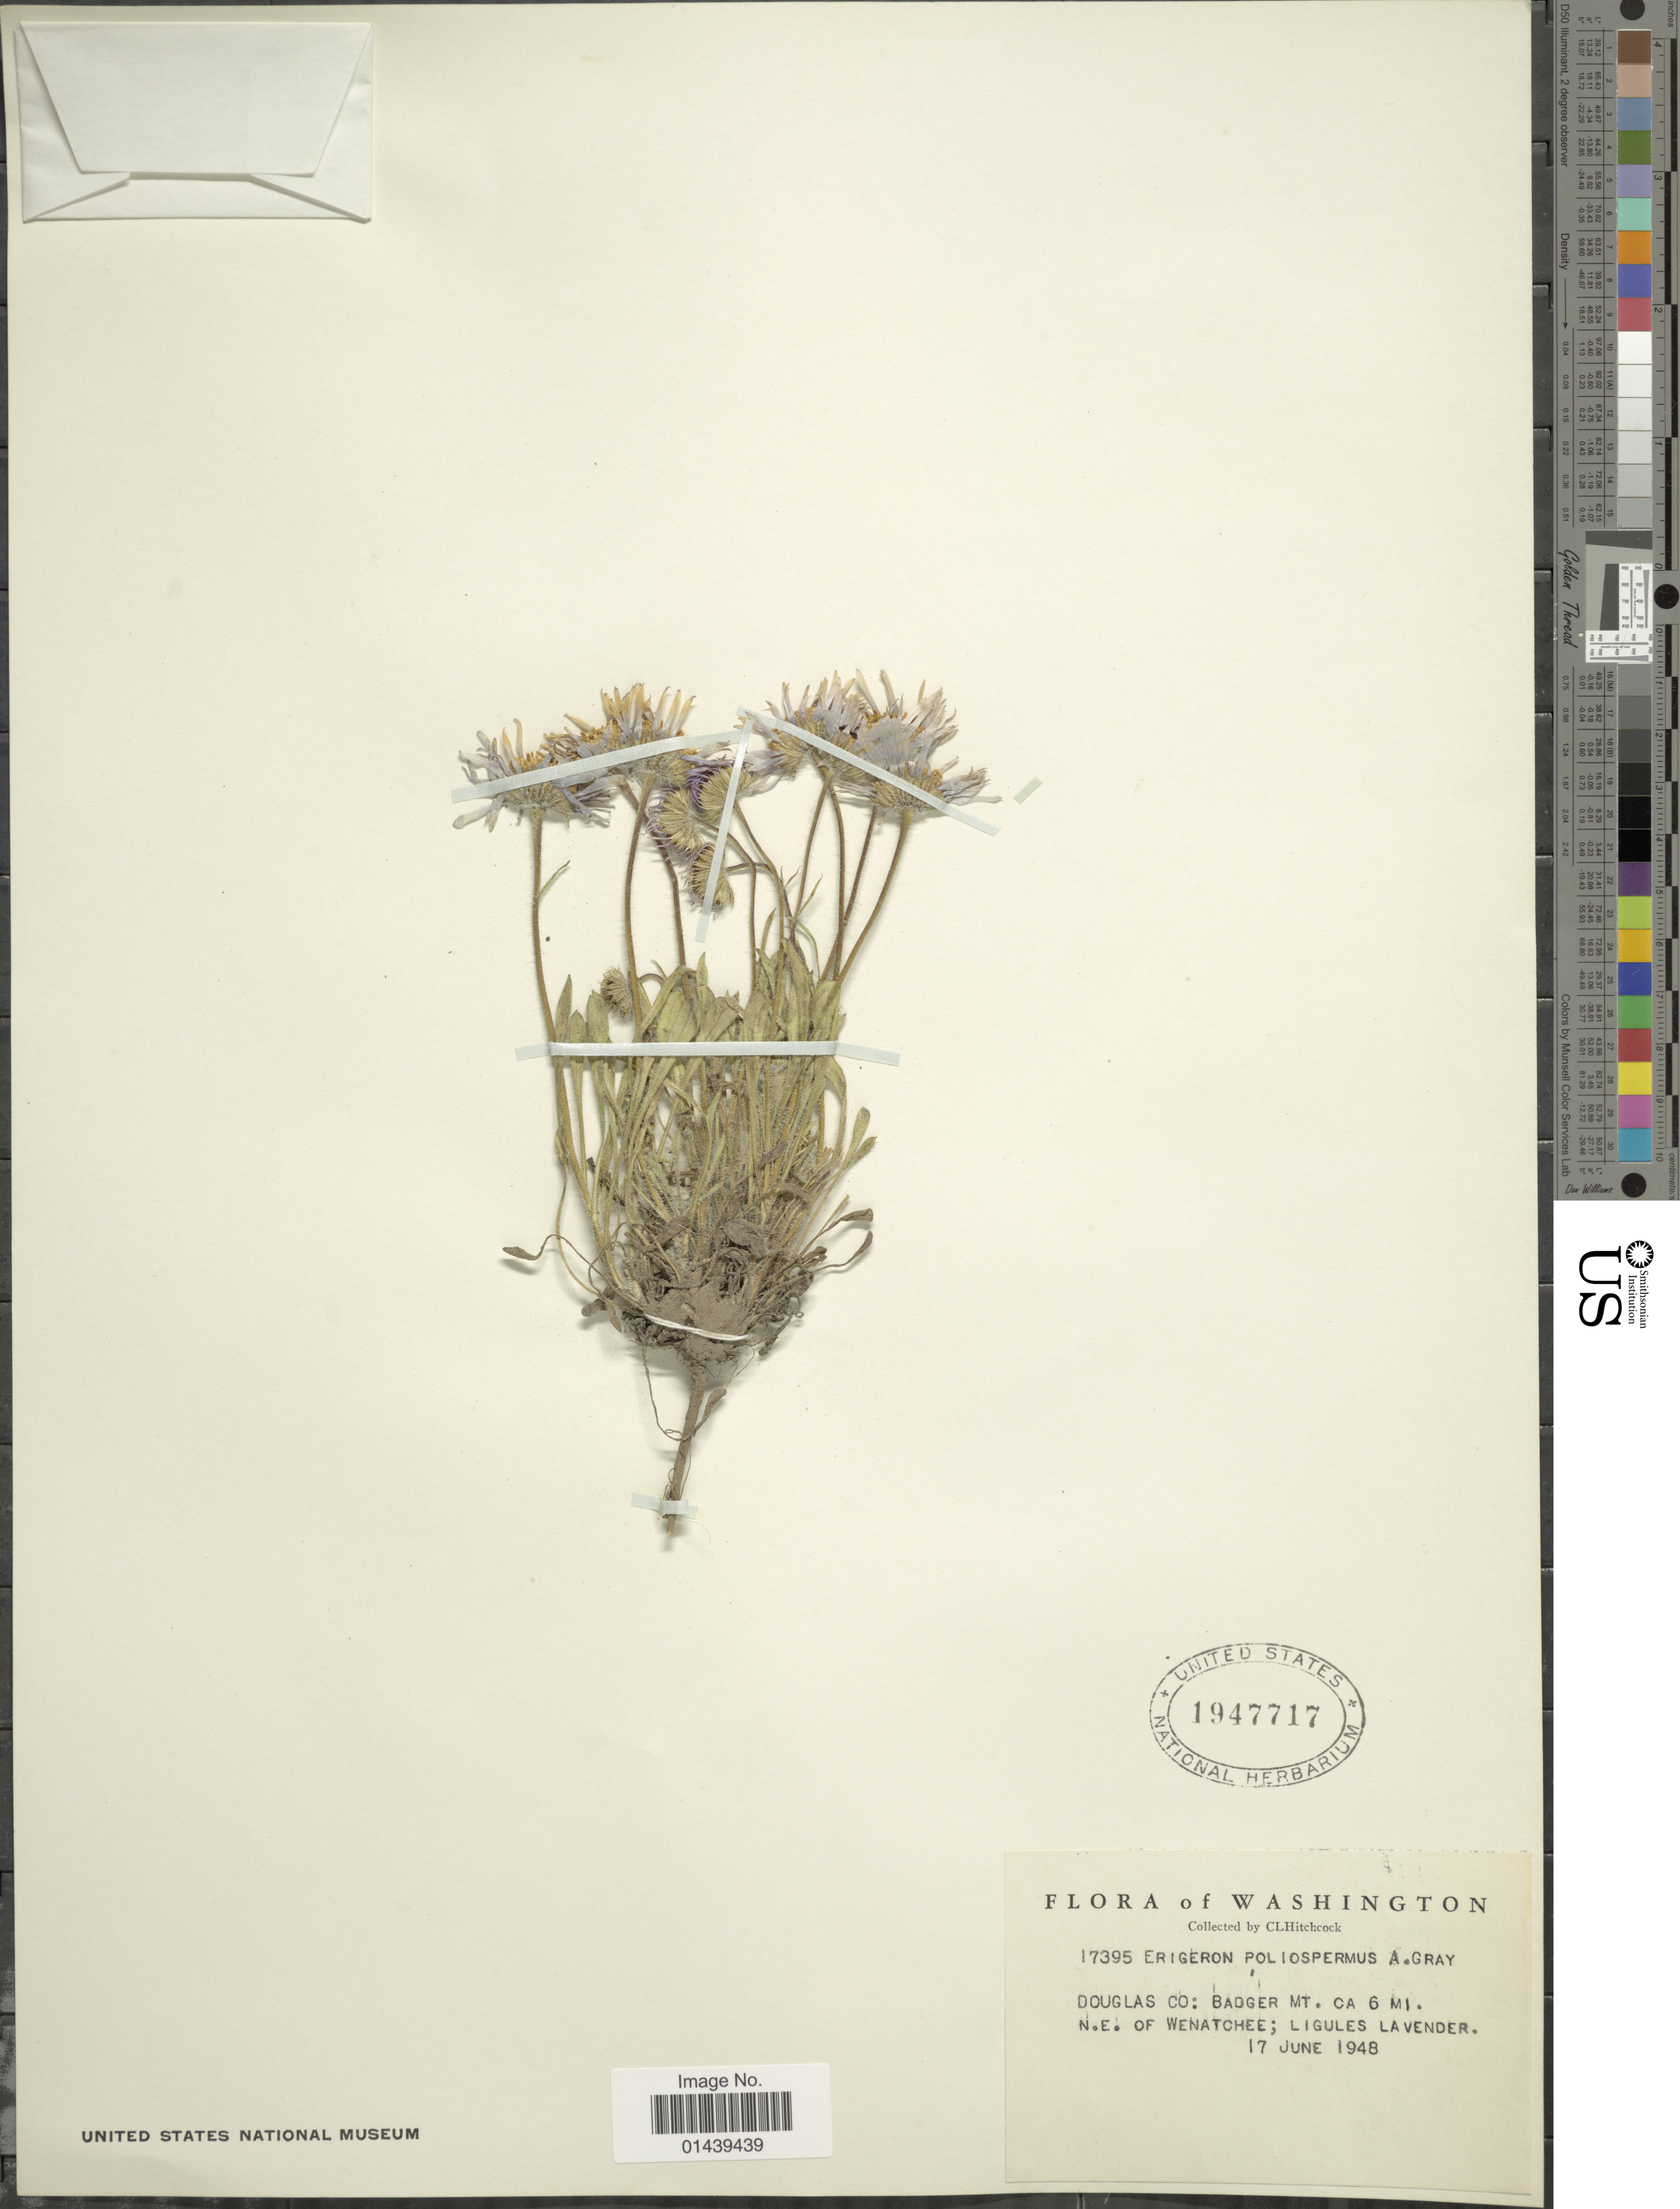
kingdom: Plantae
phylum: Tracheophyta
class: Magnoliopsida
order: Asterales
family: Asteraceae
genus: Erigeron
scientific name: Erigeron poliospermus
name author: A. Gray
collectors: C. L. Hitchcock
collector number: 17395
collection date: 1948-06-17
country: United States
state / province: Washington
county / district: Douglas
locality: Douglas Co: Badger Mt. ca 6 mi. N.E. of Wenatchee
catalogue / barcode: US 1947717